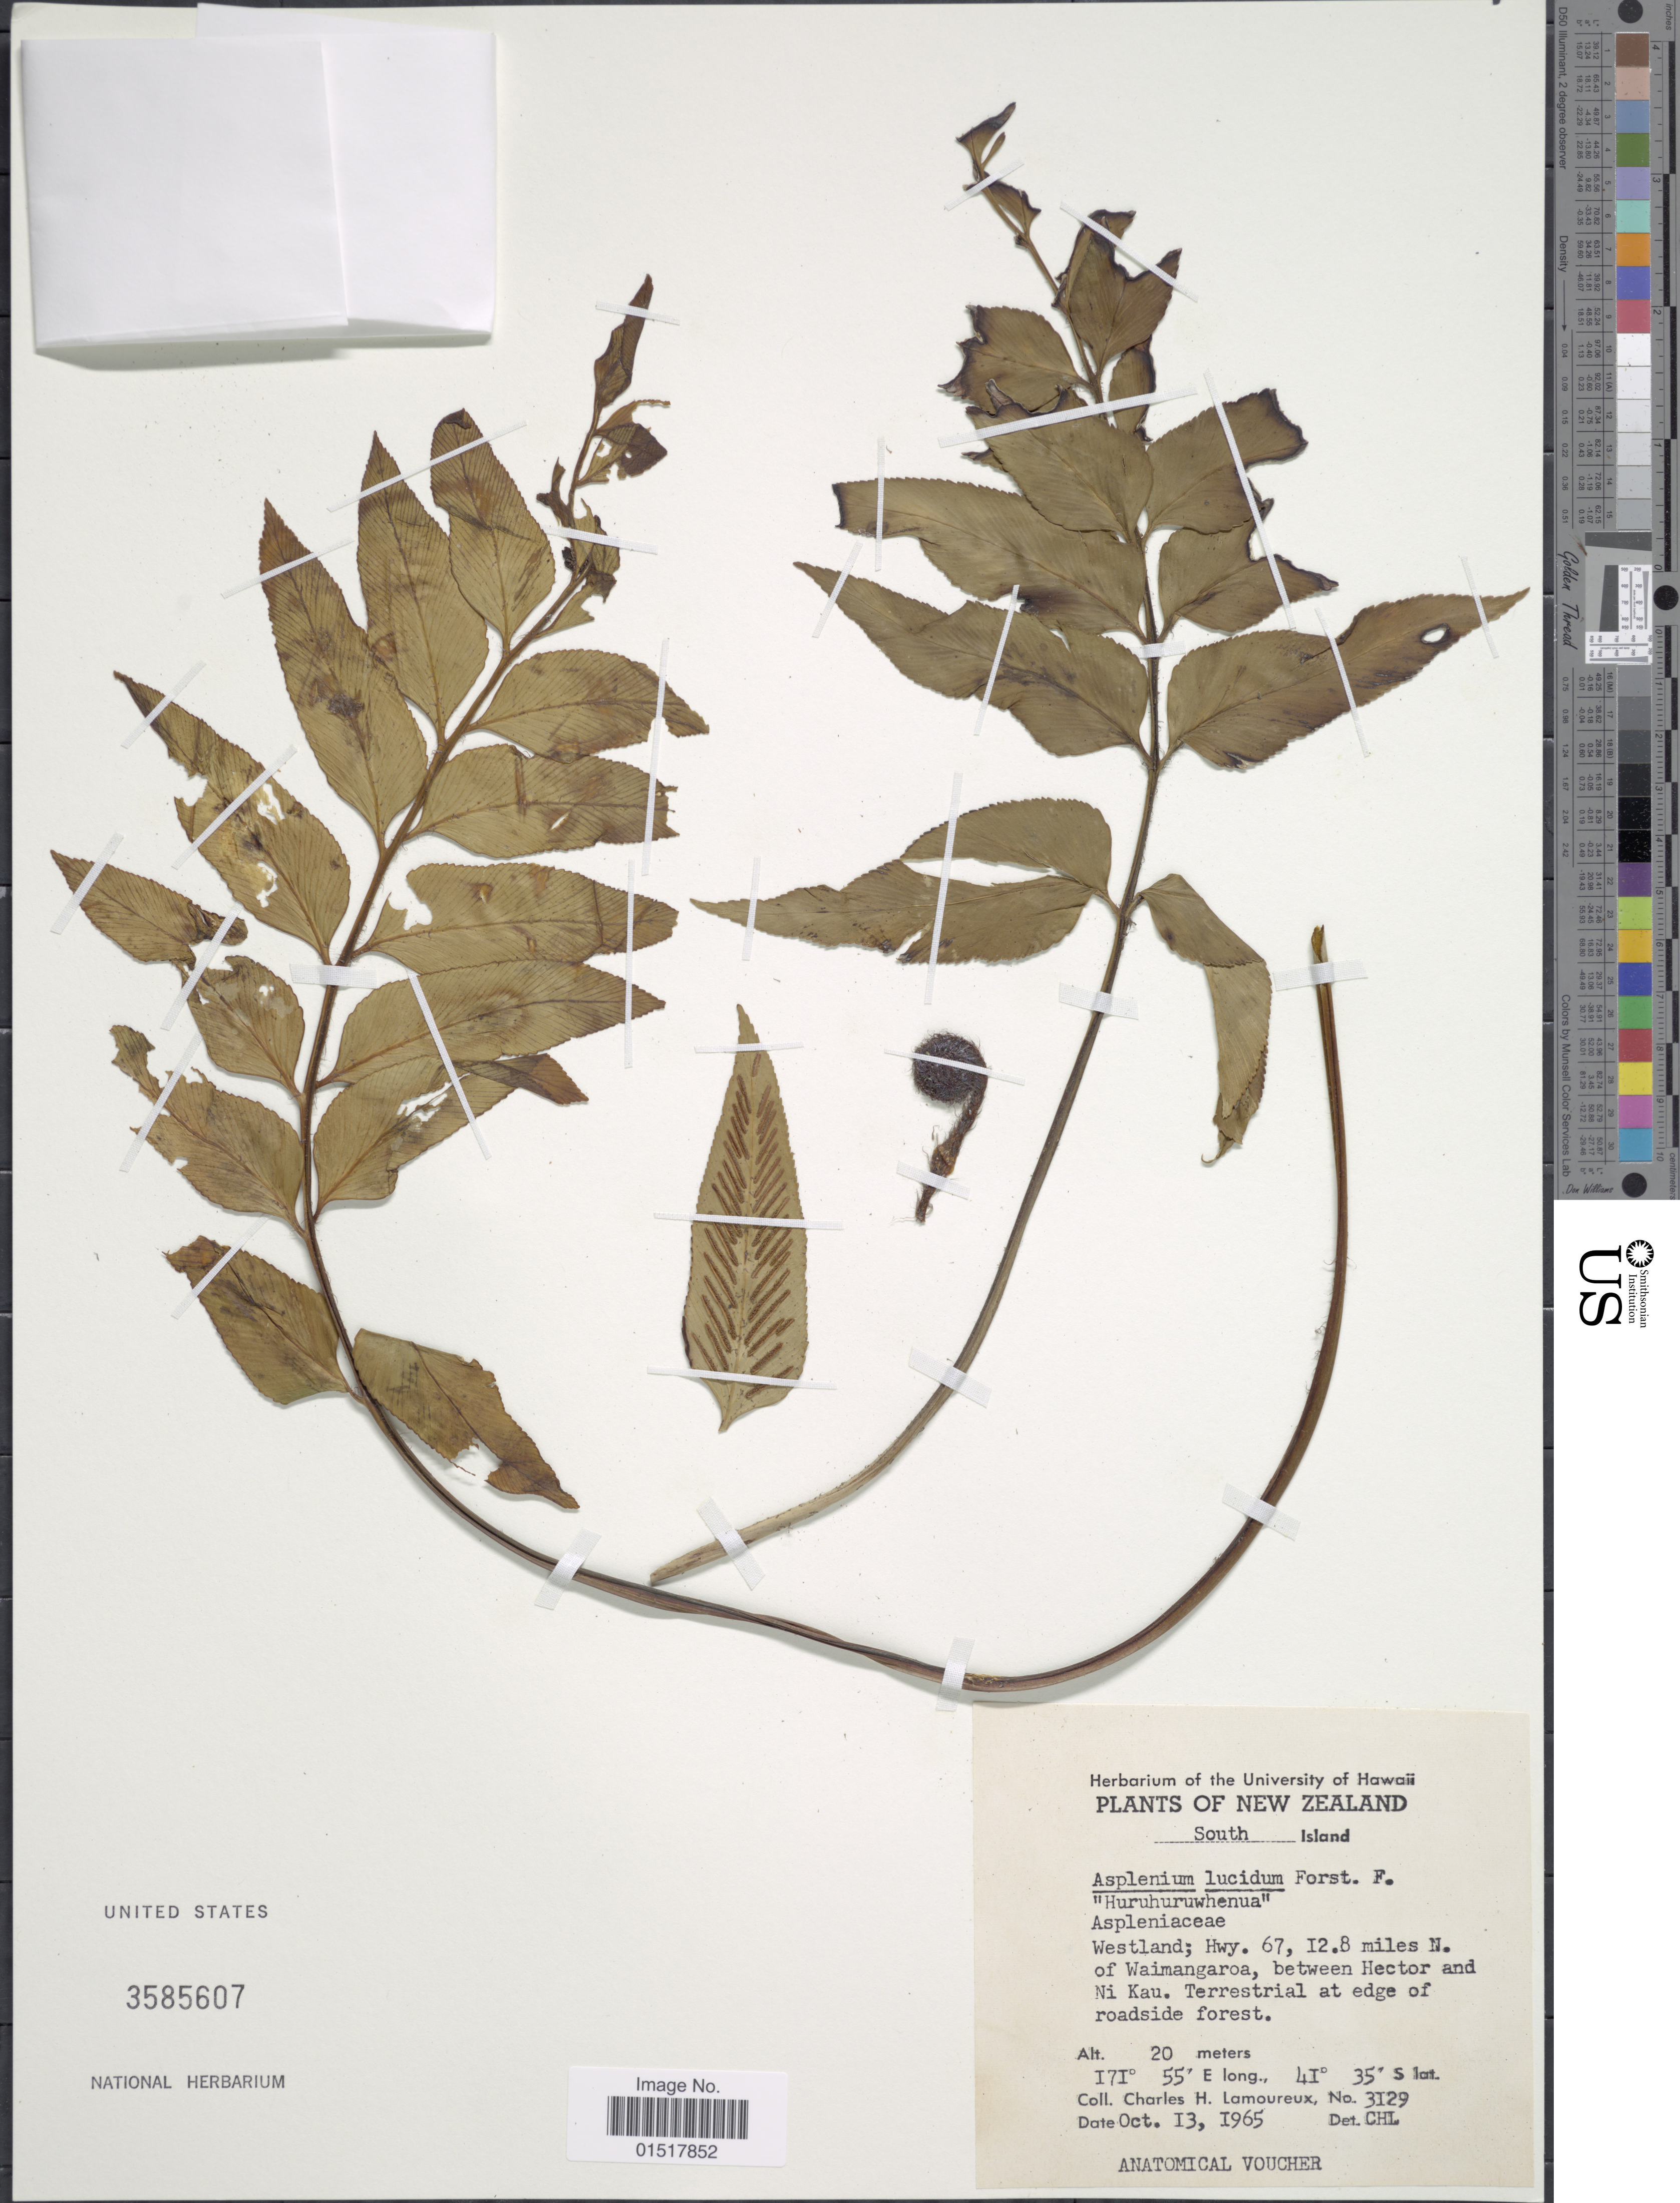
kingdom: Plantae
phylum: Tracheophyta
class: Polypodiopsida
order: Polypodiales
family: Aspleniaceae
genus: Asplenium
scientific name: Asplenium lucidum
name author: G. Forst.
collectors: C. H. Lamoureux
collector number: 3129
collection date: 1965-10-13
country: New Zealand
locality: South Island. Westland; Hwy. 67, 12.8 miles N. of Waimangarao, between Hector and Ni Kau.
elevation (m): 20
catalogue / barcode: US 3585607